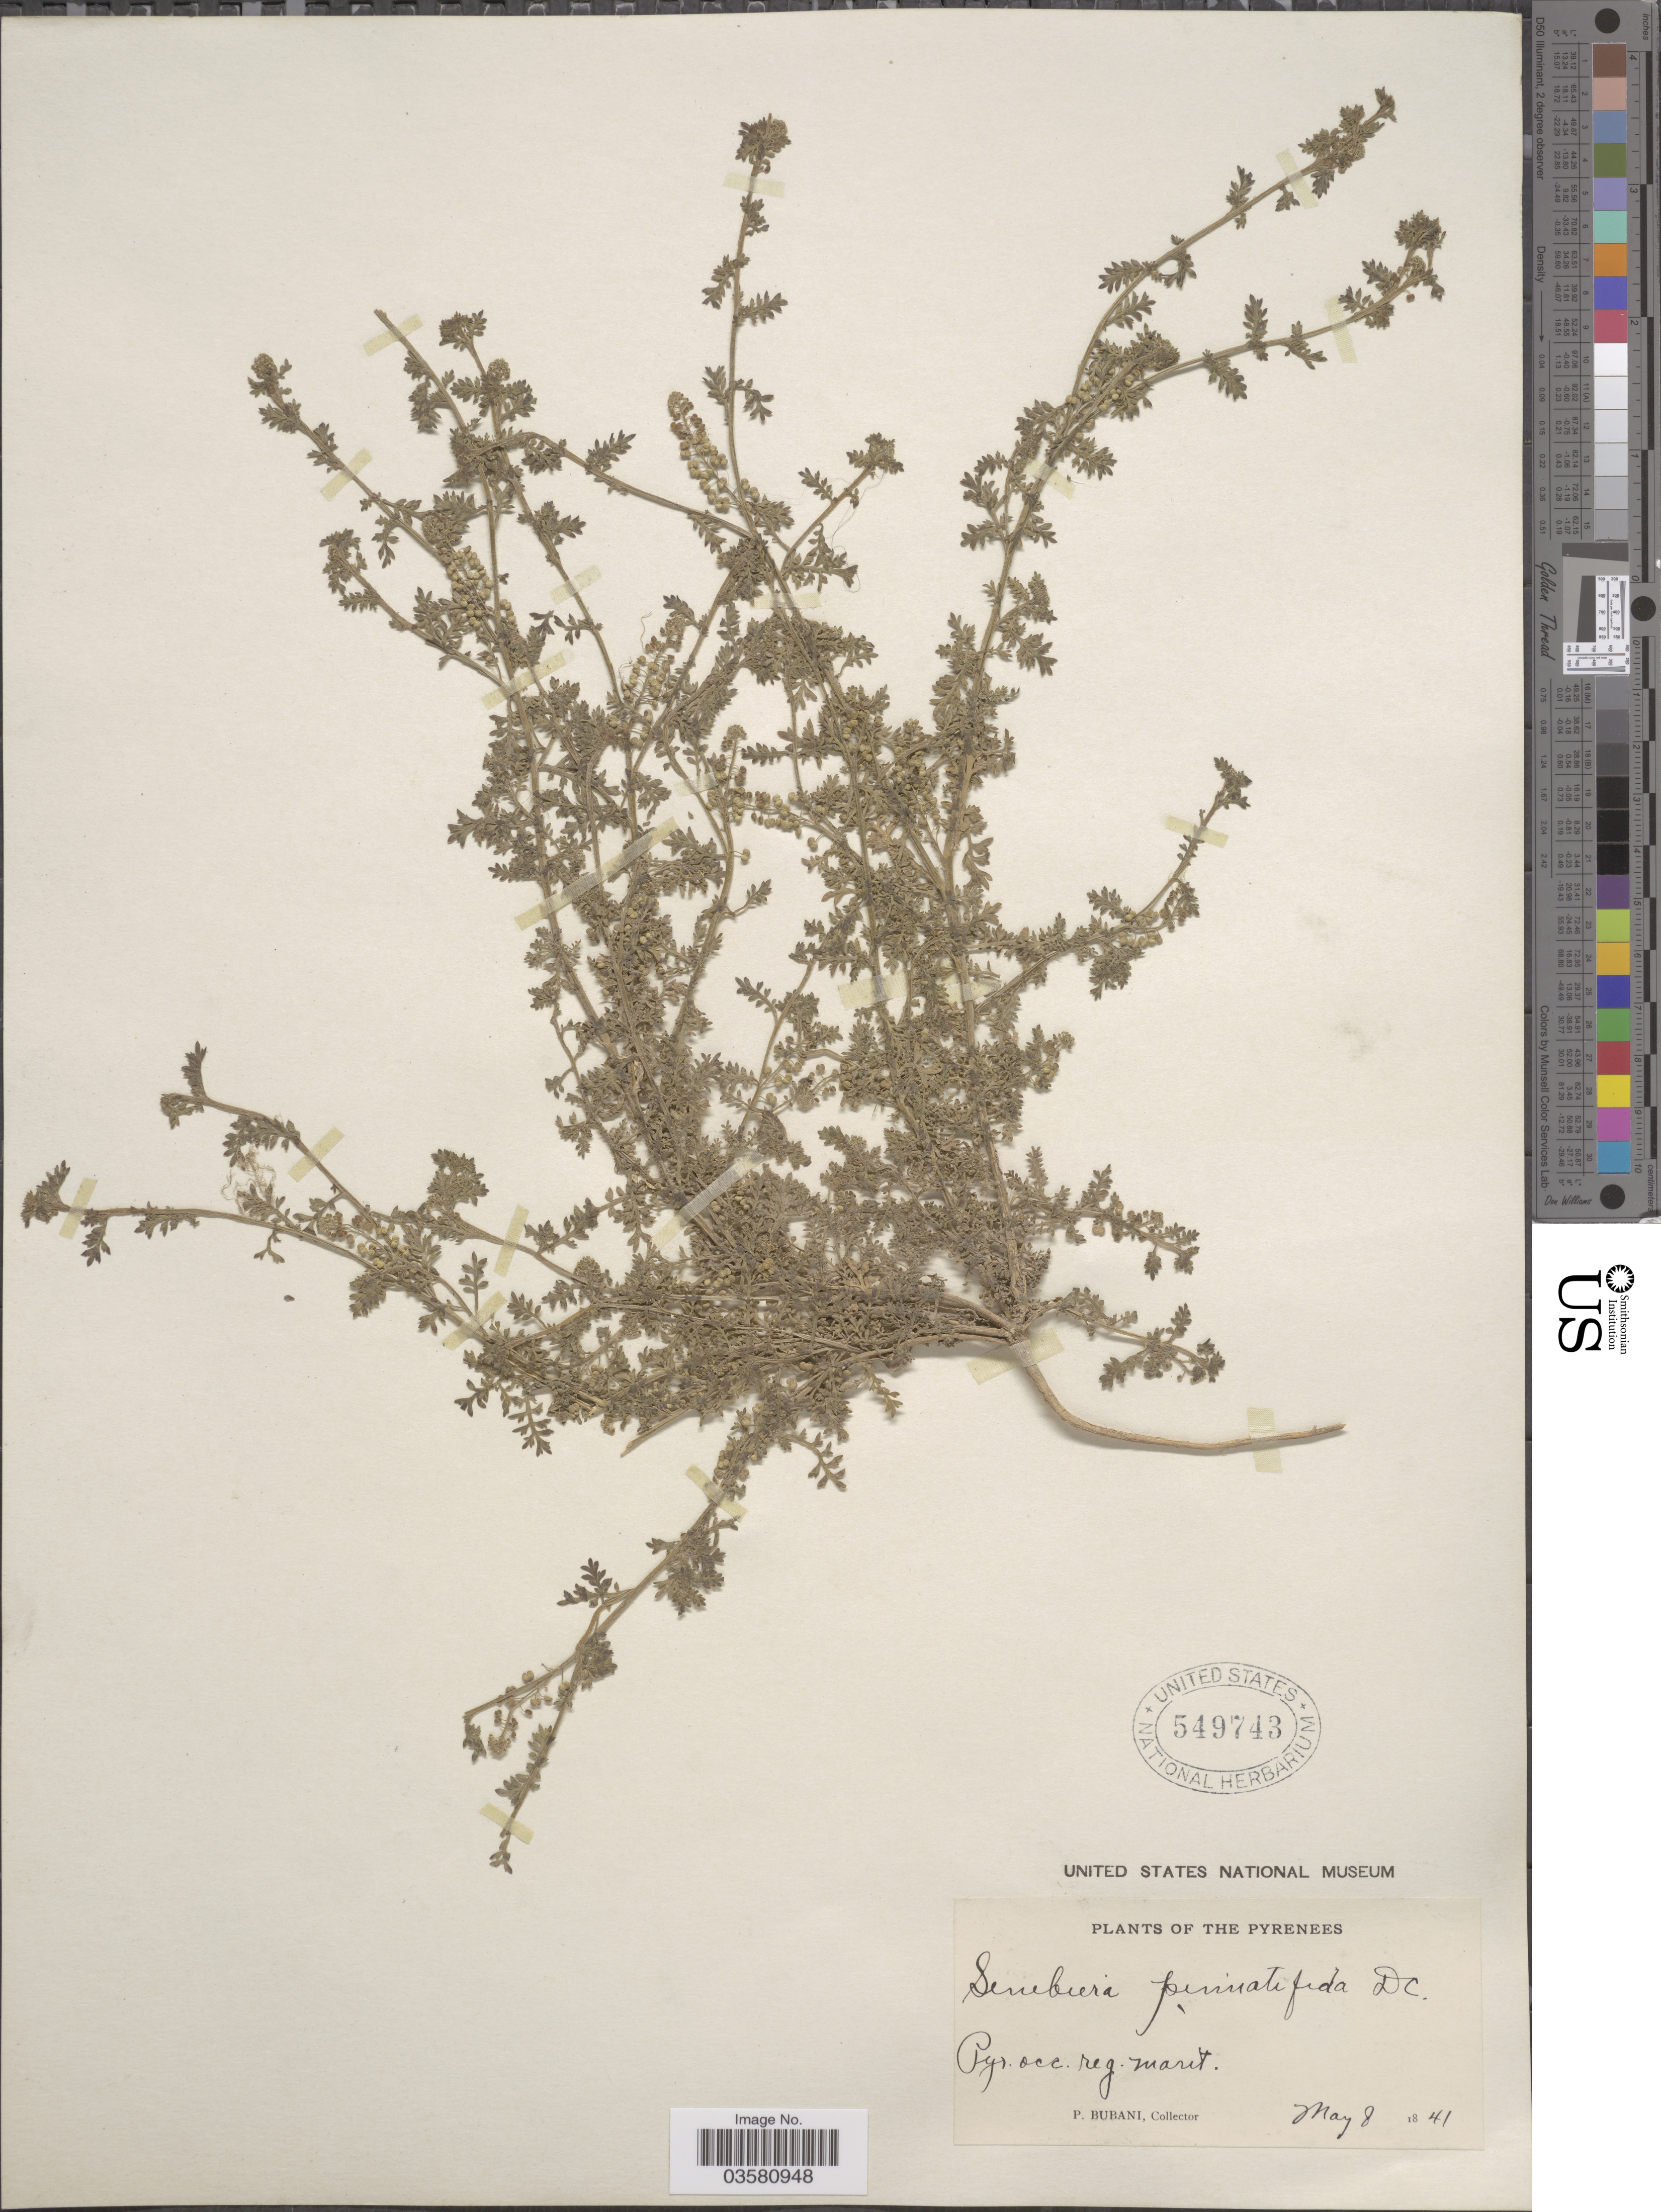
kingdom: Plantae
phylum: Tracheophyta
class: Magnoliopsida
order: Brassicales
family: Brassicaceae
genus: Lepidium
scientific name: Lepidium didymum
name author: L.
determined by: Strong, M. T., (US), Smithsonian Institution - National Museum of Natural History (UNITED STATES)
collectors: P. Bubani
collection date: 1841-05-08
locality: The Pyrenees. Pyr. occ. reg. marit.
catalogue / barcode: US 549743